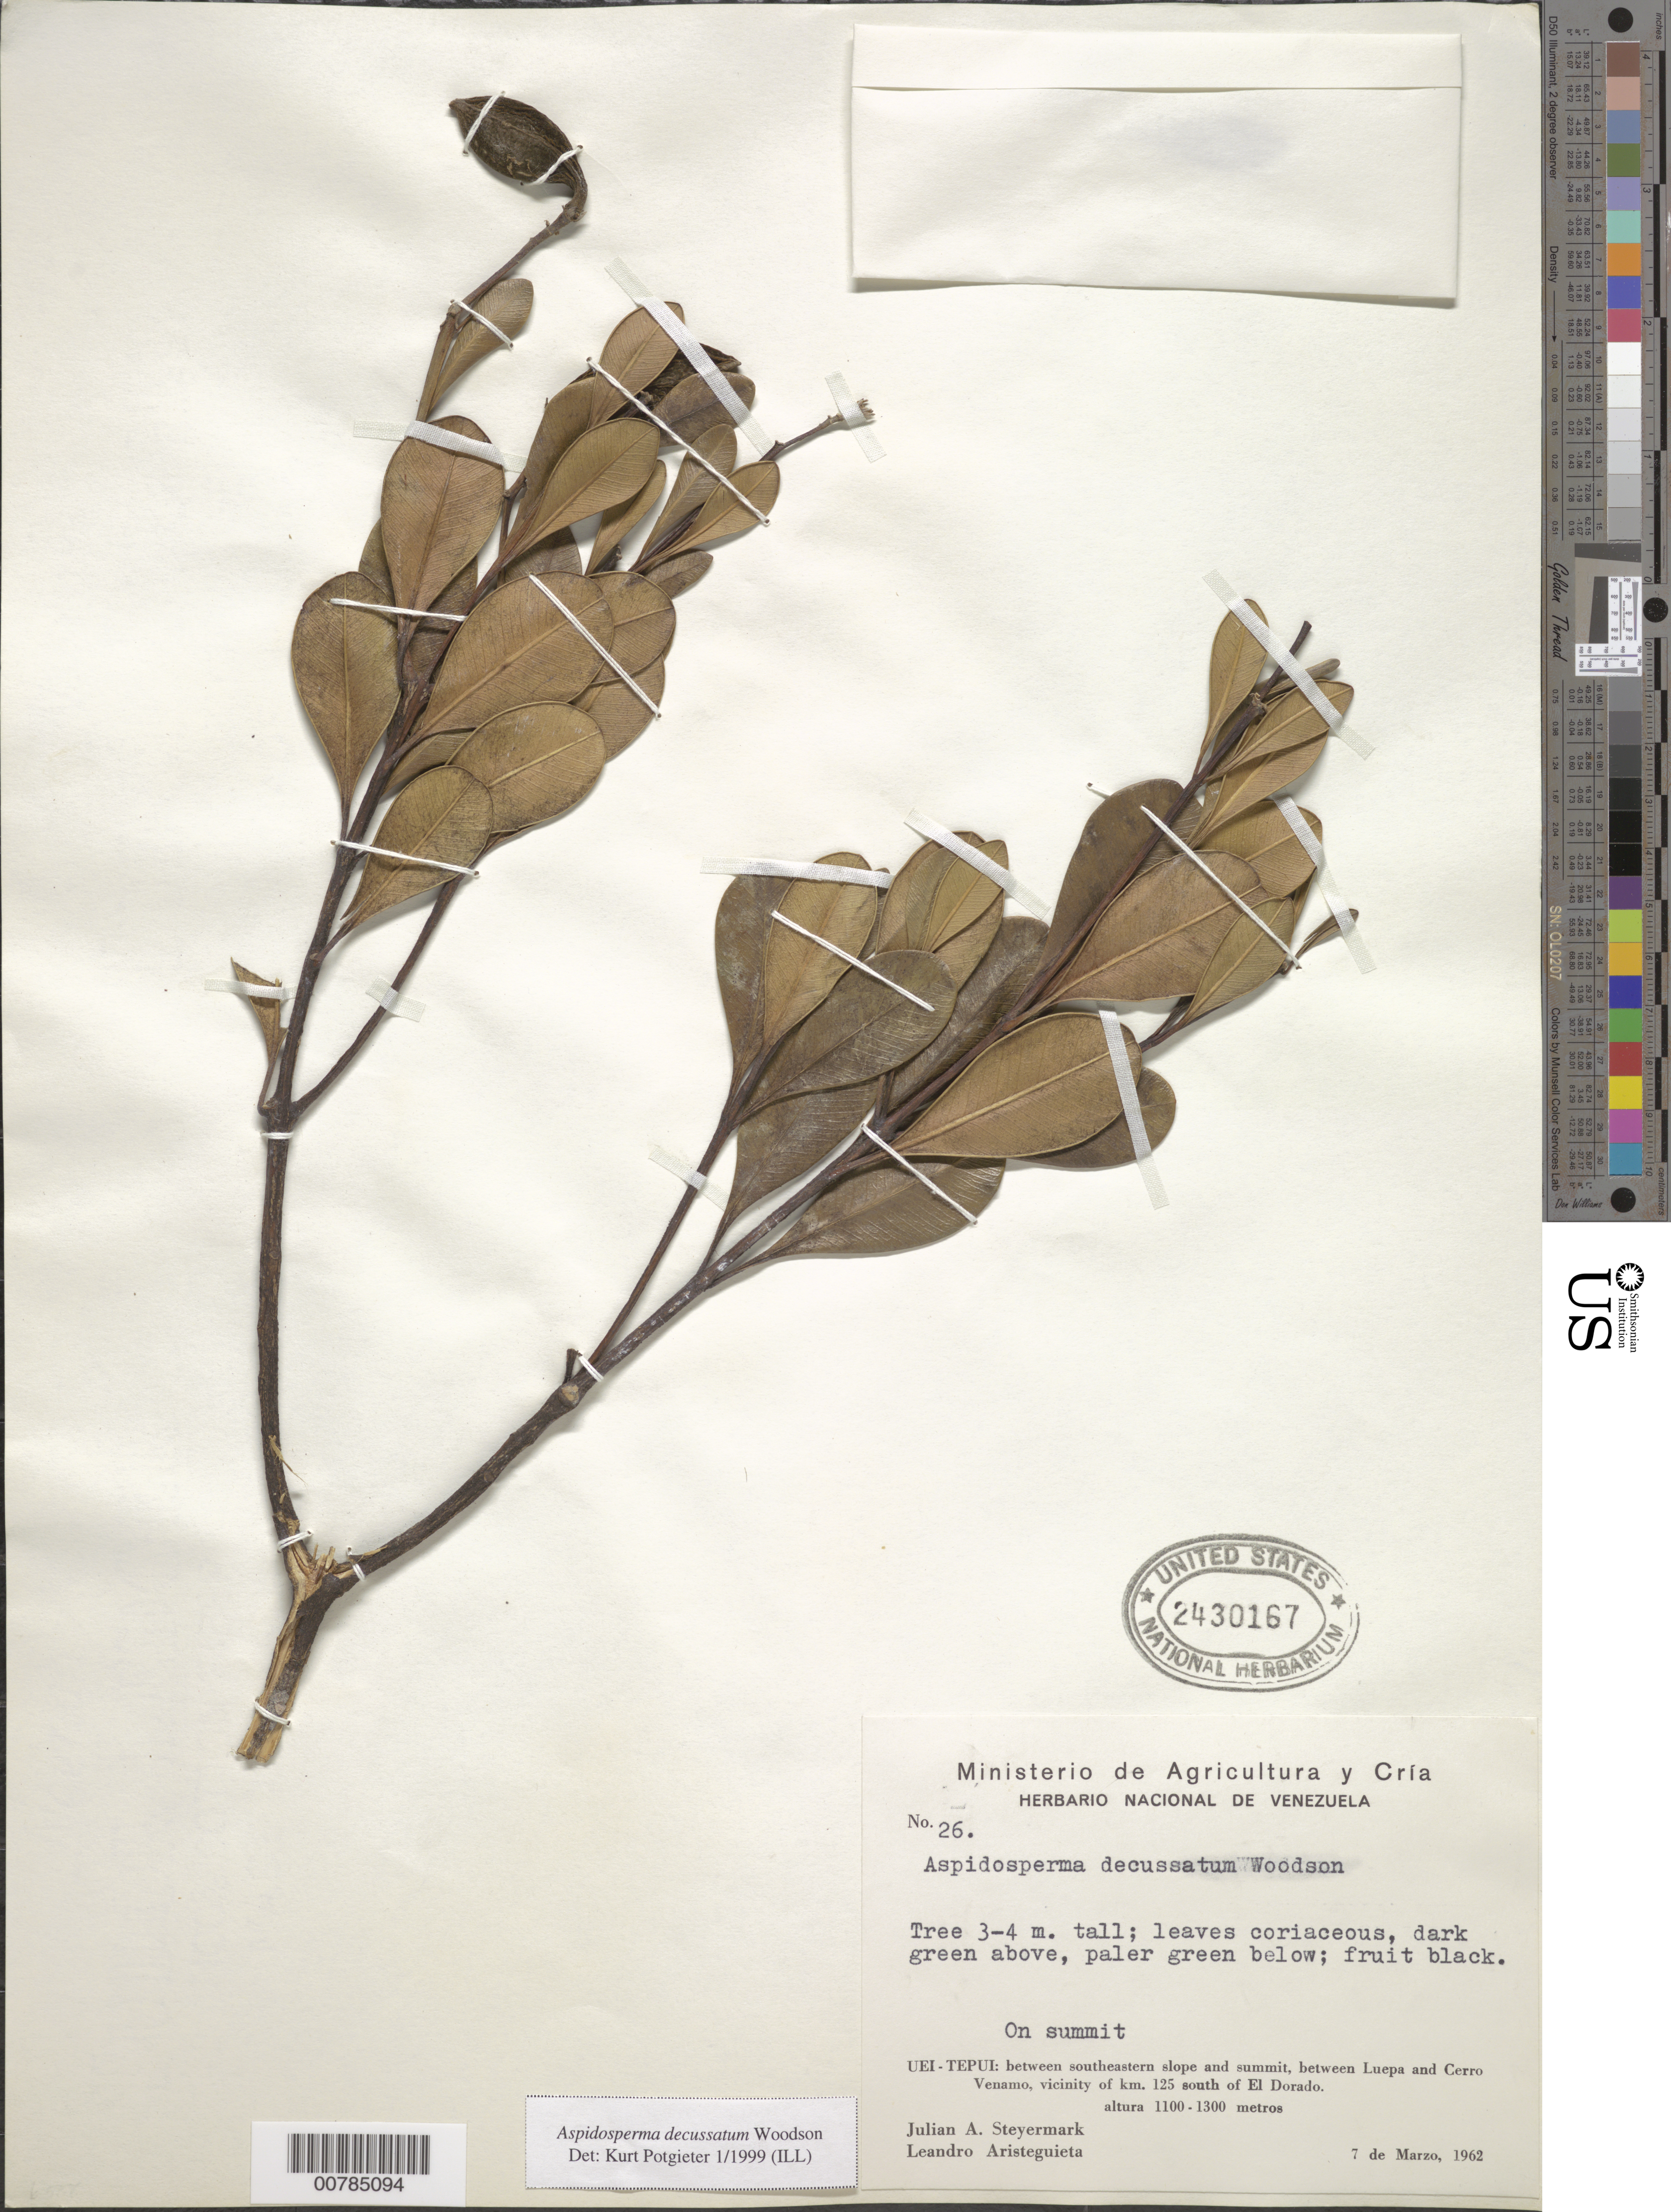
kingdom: Plantae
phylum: Tracheophyta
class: Magnoliopsida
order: Gentianales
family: Apocynaceae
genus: Aspidosperma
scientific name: Aspidosperma decussatum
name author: Woodson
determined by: Potgieter, K.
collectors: J. Steyermark & L. Aristeguieta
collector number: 62 26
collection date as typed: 7-Mar-62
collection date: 1962-03-07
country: Venezuela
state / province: Bolívar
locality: Uei-tepuí, between Luepa and Cerro Venamo, vicinity of km 125 S of El Dorado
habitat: Summit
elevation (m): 1100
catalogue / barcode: US 2430167